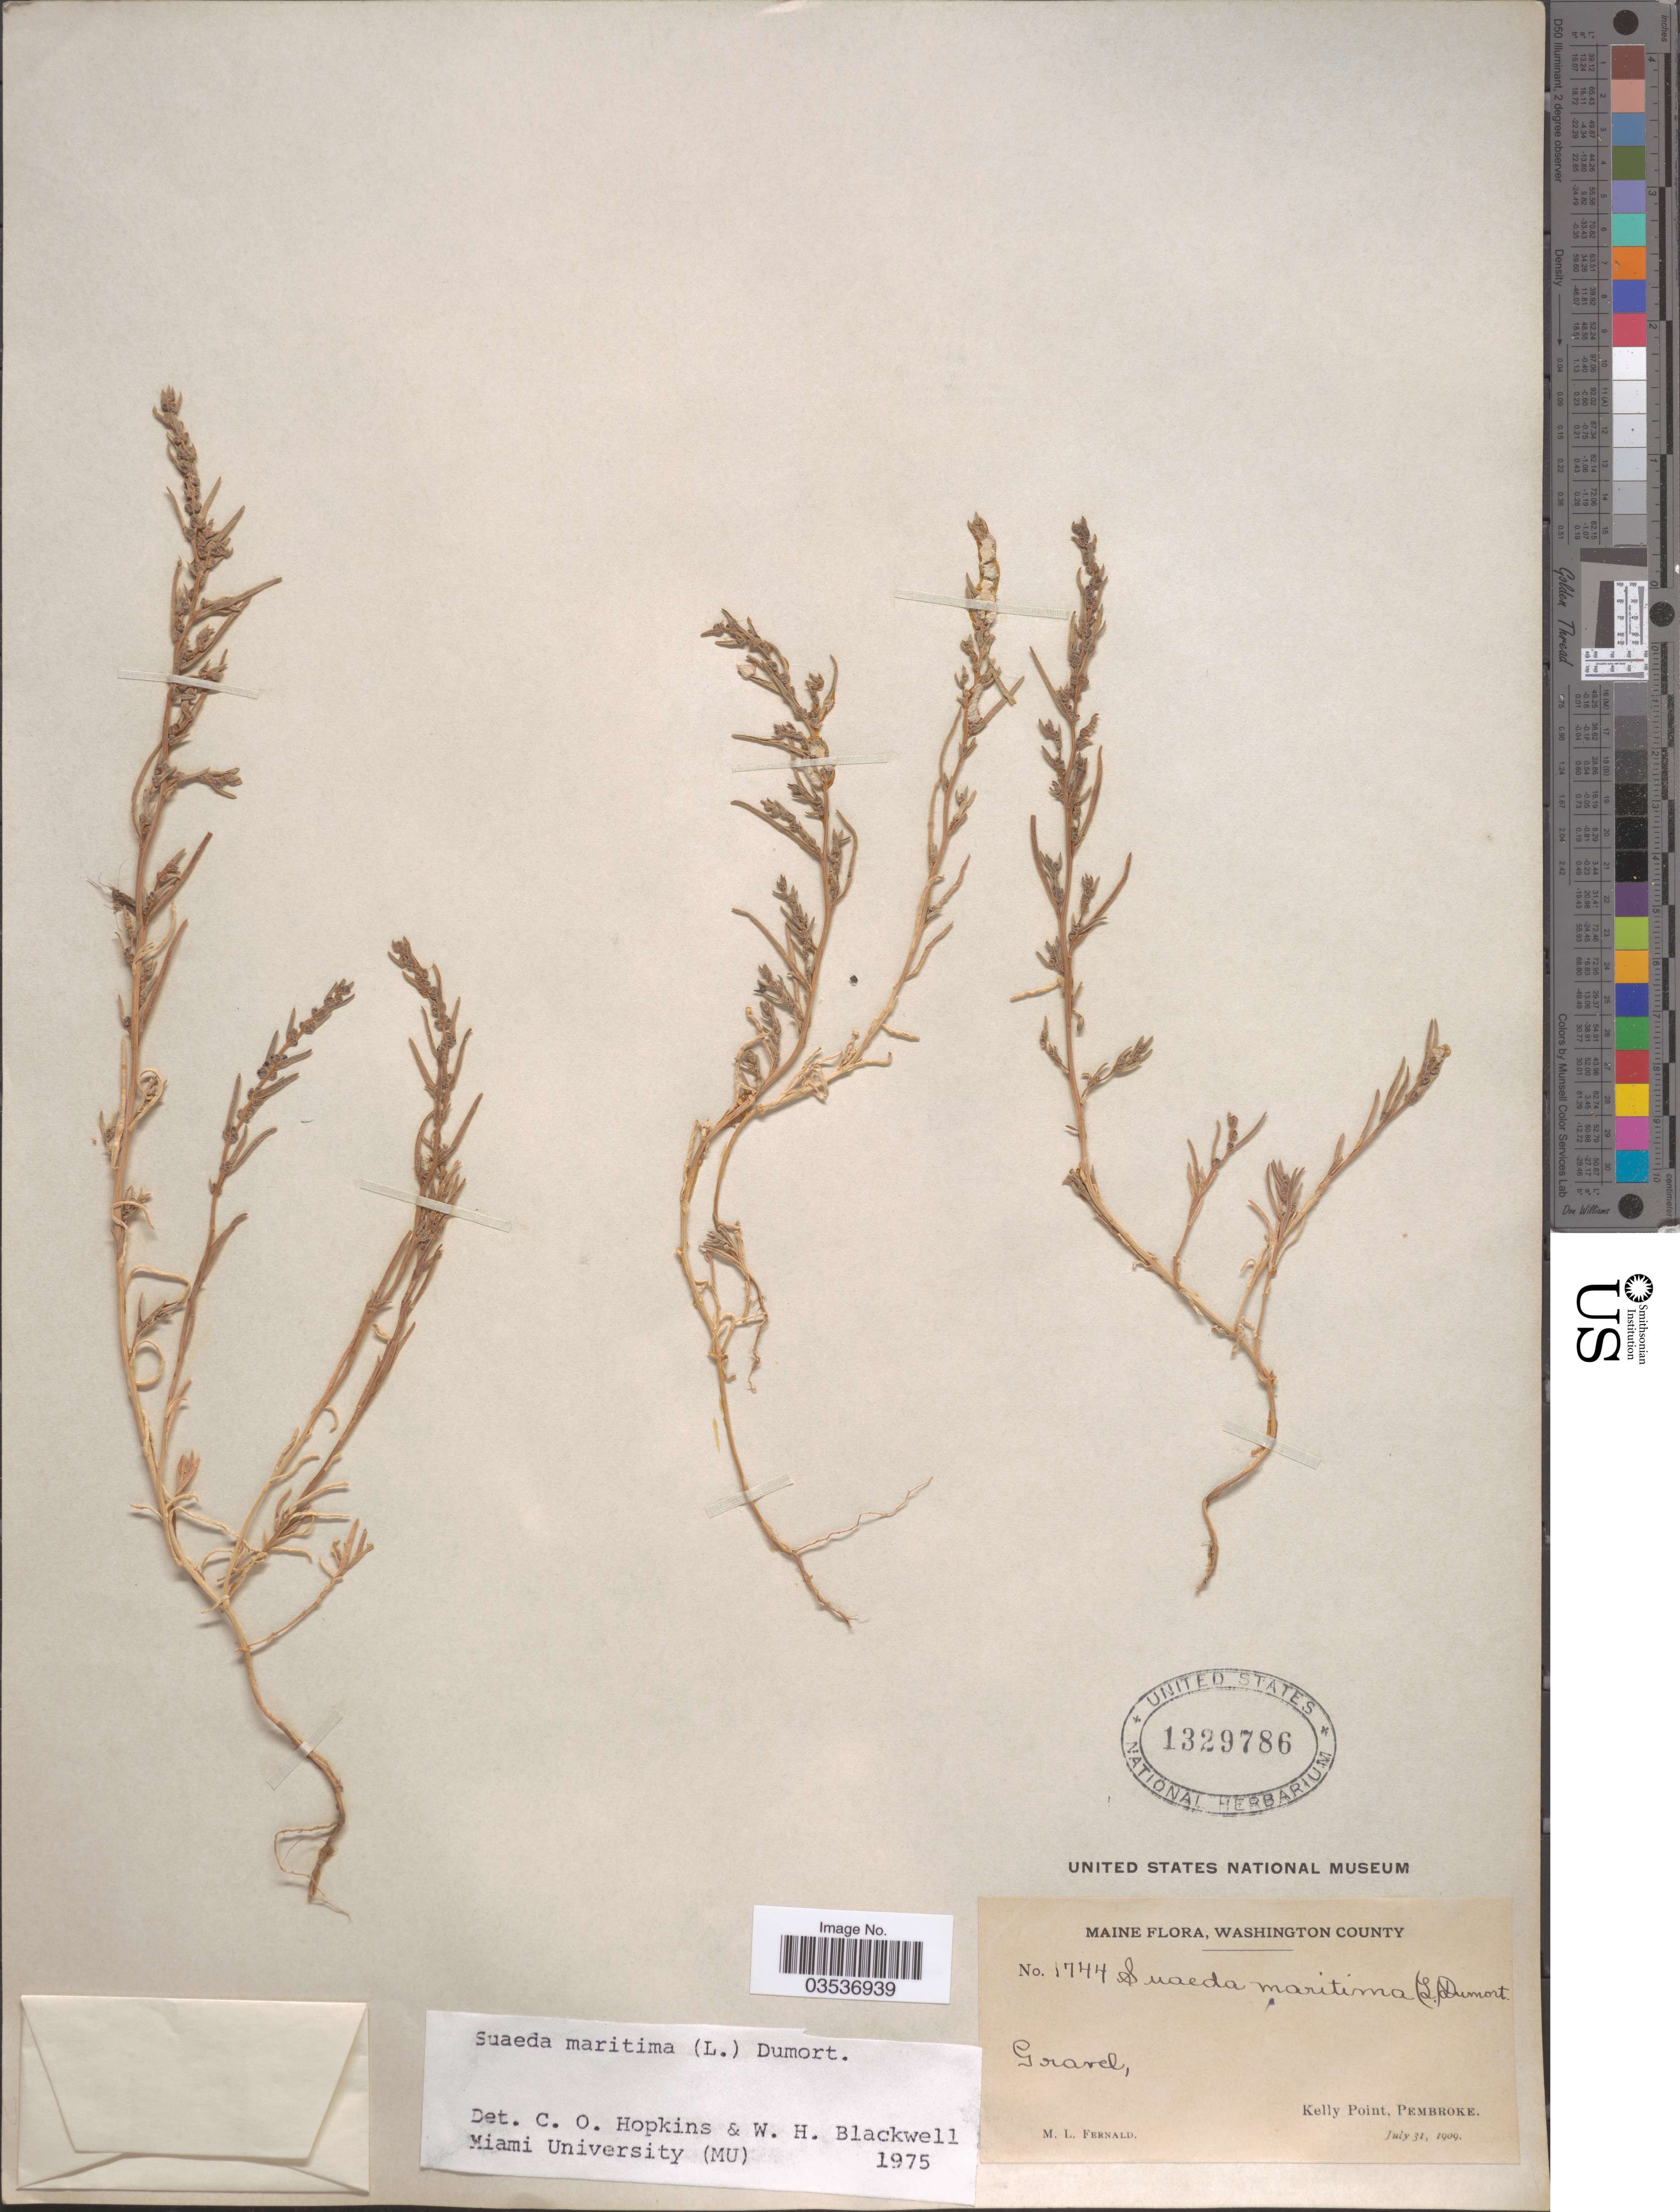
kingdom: Plantae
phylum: Tracheophyta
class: Magnoliopsida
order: Caryophyllales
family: Amaranthaceae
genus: Suaeda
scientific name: Suaeda maritima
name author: (L.) Dumort.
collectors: M. L. Fernald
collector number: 1744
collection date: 1909-07-31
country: United States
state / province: Maine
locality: Washington County. Kelly Point, Pembroke.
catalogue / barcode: US 1329786